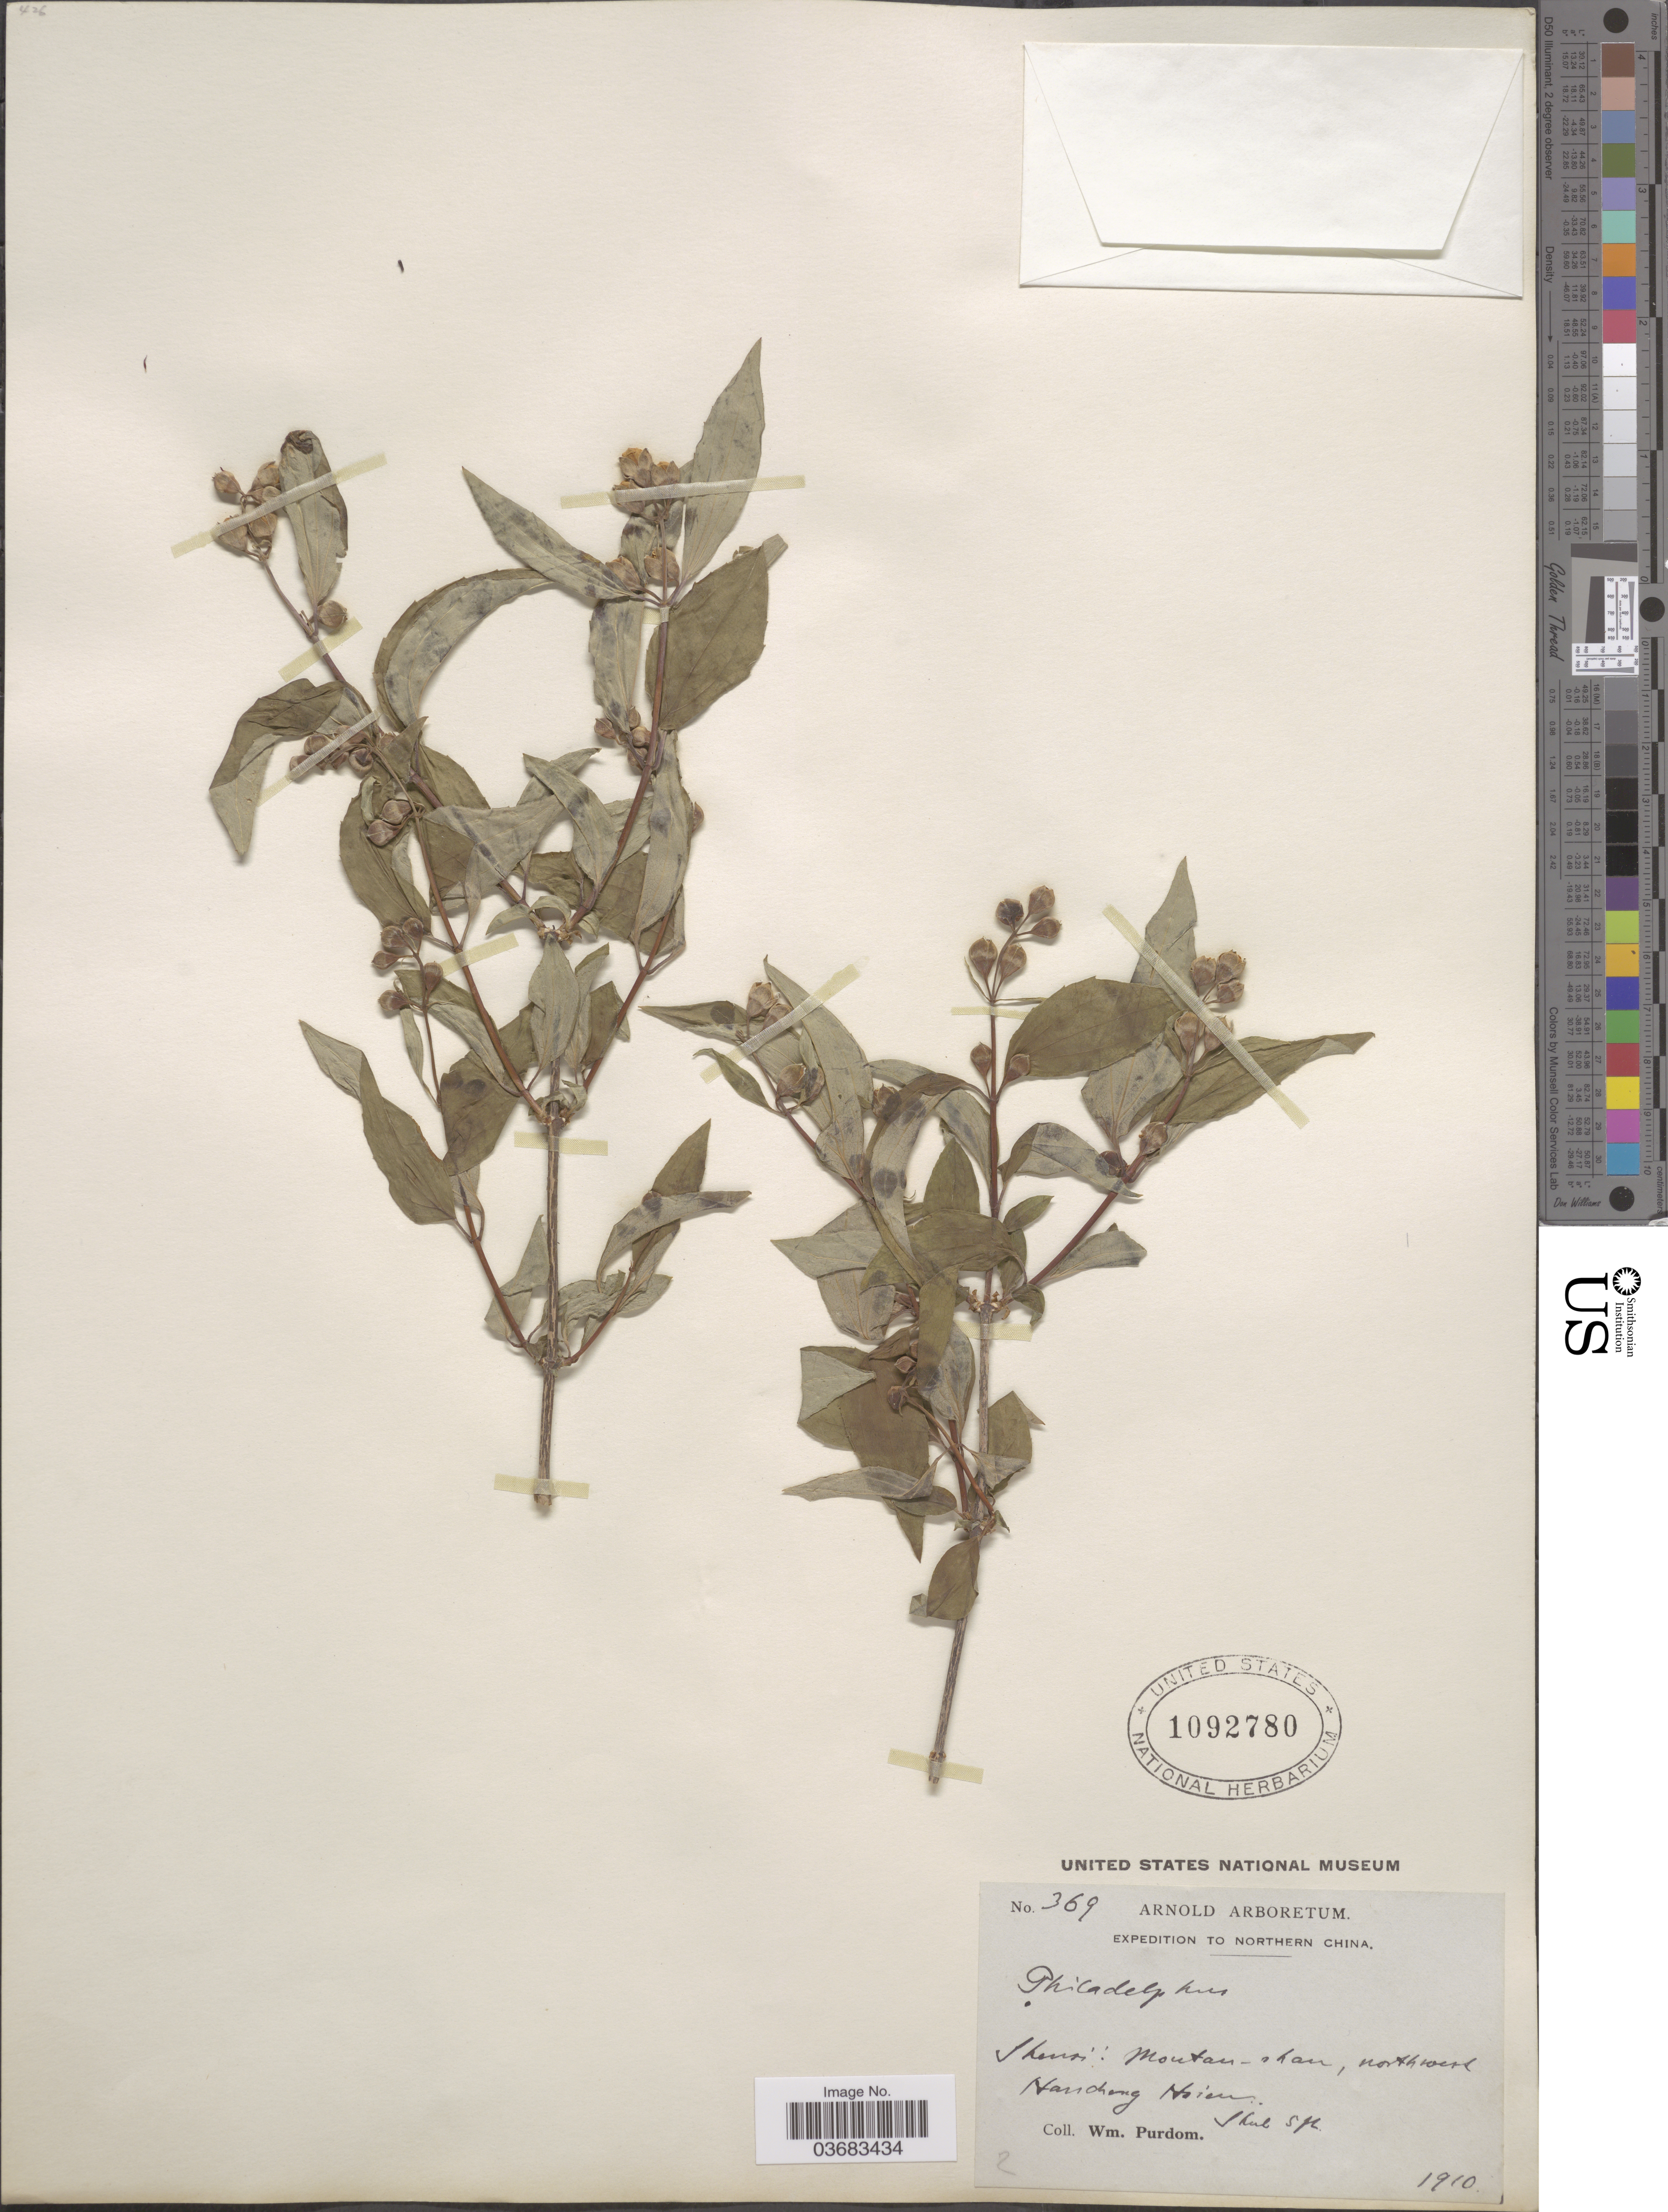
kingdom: Plantae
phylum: Tracheophyta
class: Magnoliopsida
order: Cornales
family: Hydrangeaceae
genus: Philadelphus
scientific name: Philadelphus sp.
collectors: W. Purdom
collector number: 369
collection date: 1910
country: China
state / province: Shaanxi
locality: Expedition to Northern China. Shensi: Moutan-shan, northwest Hancheng Hsien.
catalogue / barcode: US 1092780